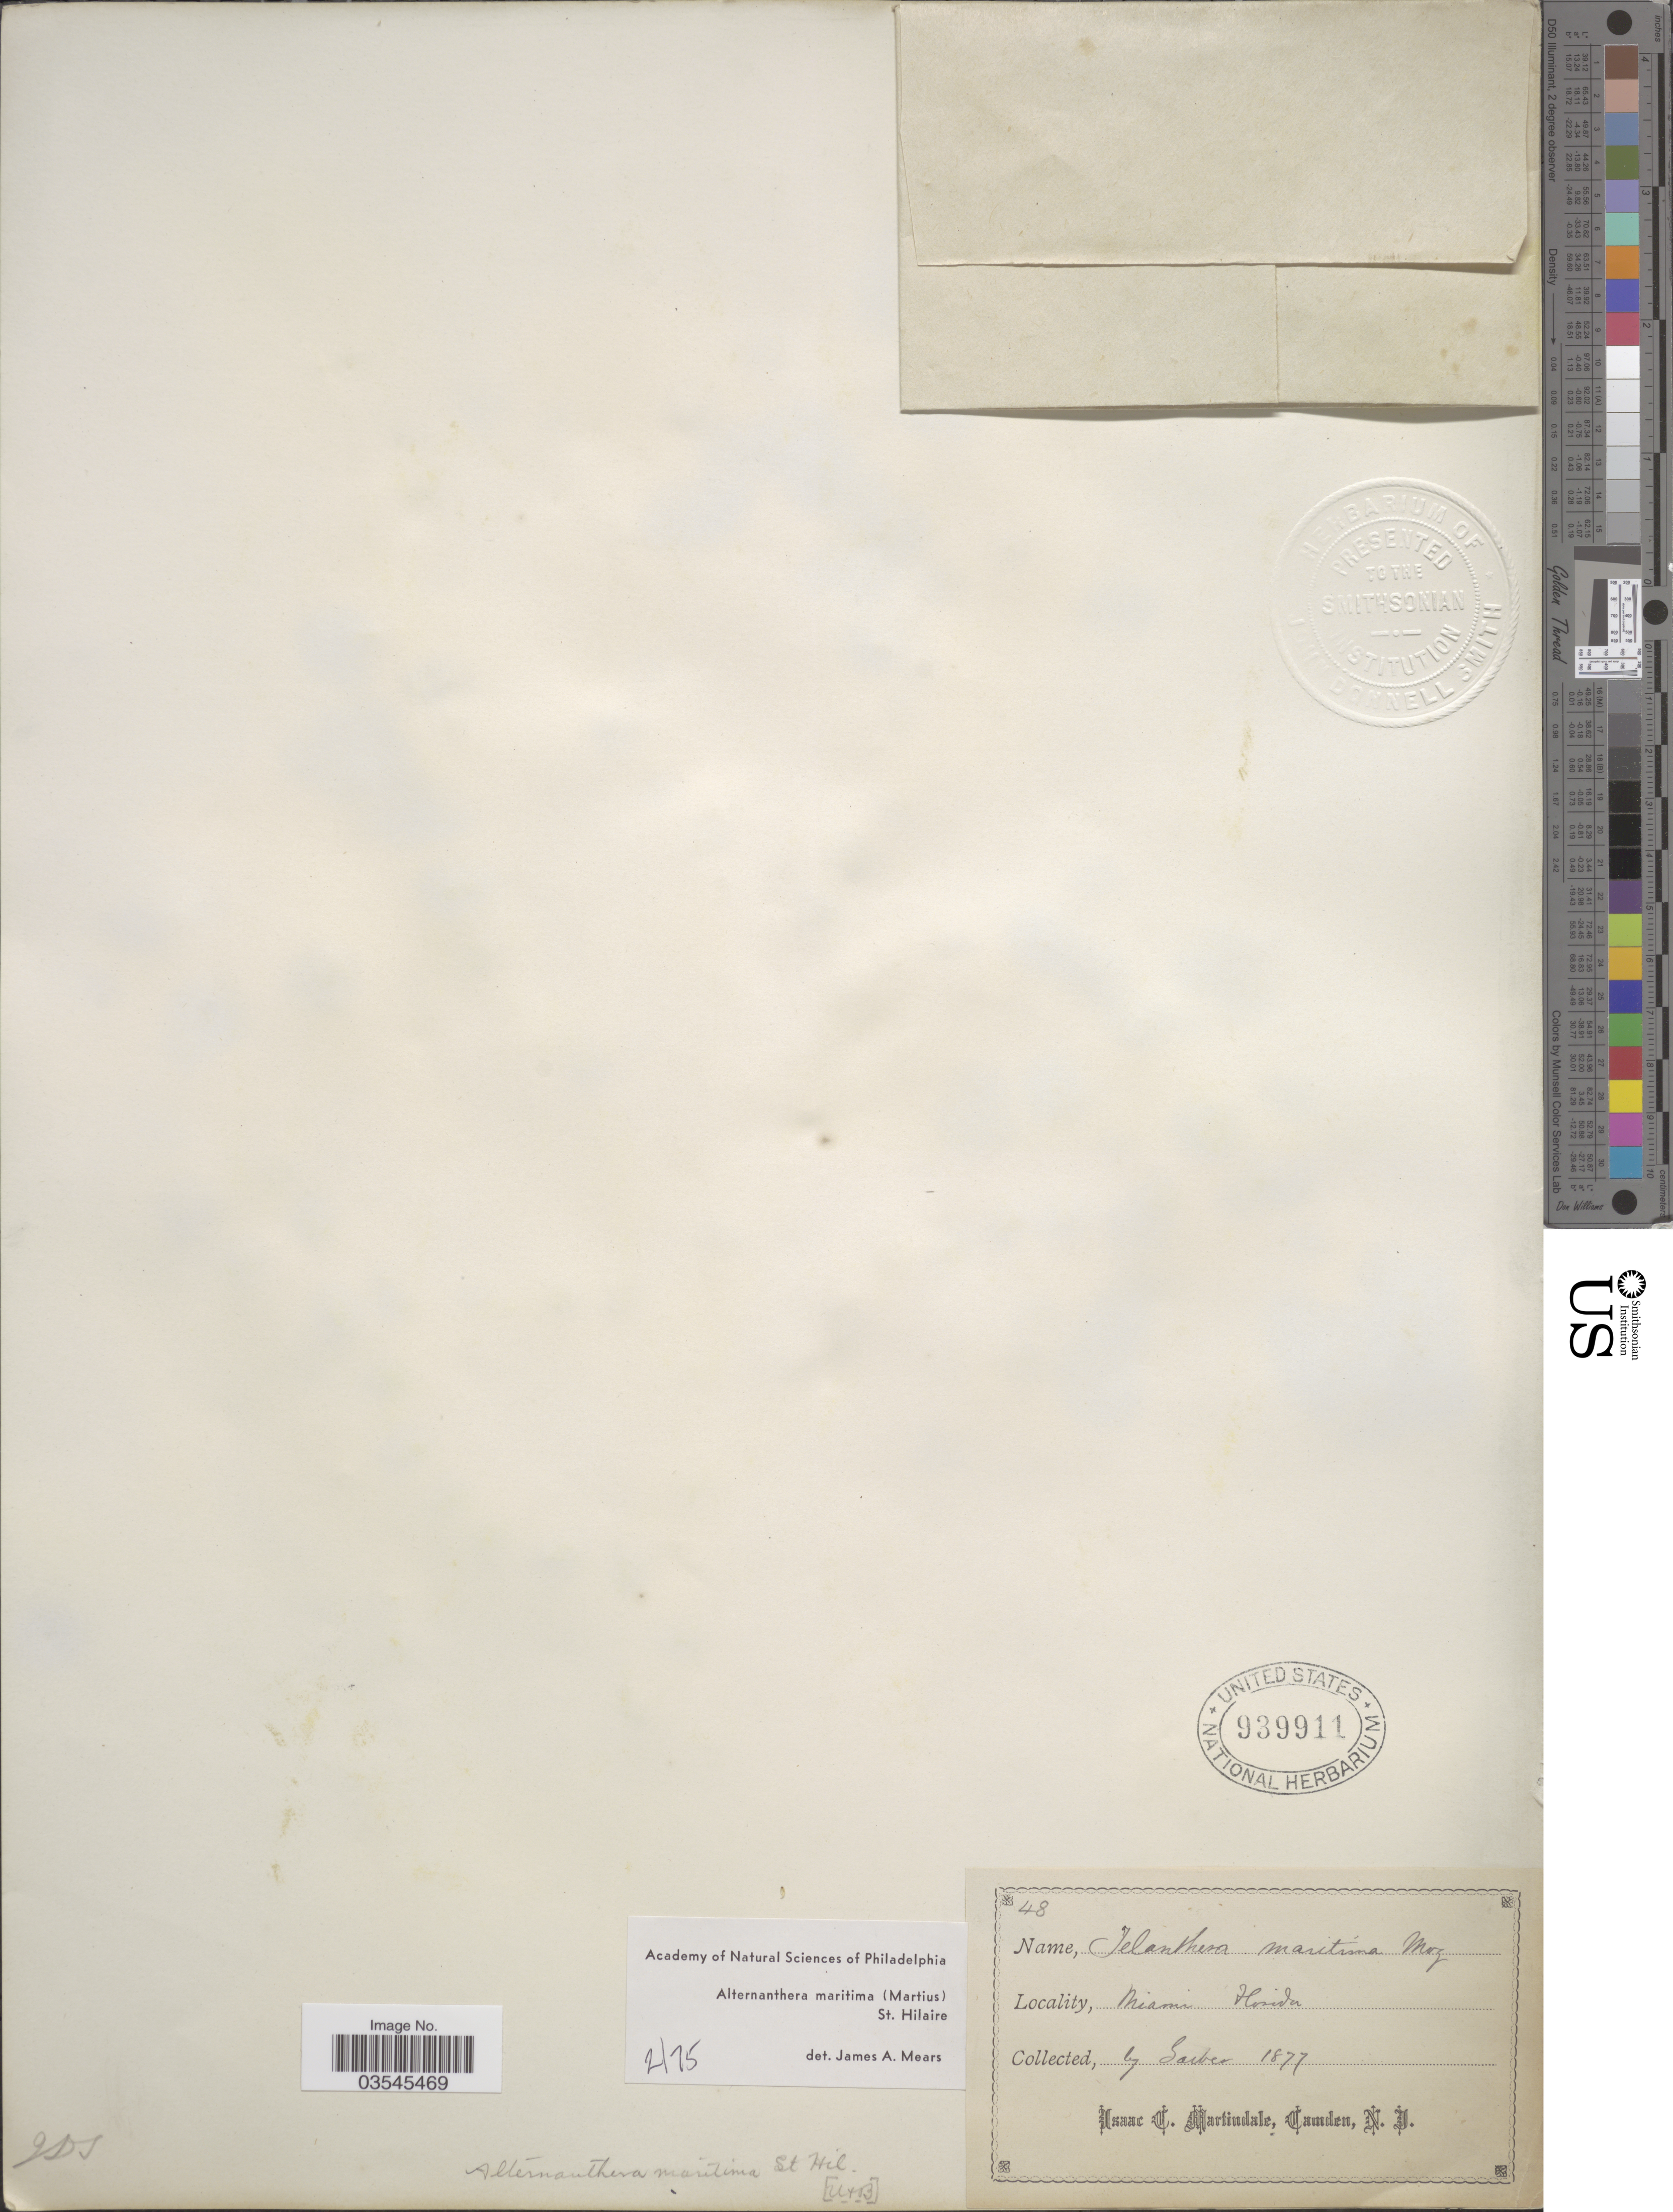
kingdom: Plantae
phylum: Tracheophyta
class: Magnoliopsida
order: Caryophyllales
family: Amaranthaceae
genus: Alternanthera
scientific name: Alternanthera maritima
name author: (Mart.) A. St.-Hil.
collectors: -- Garber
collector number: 48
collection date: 1877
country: United States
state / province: Florida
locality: Miami.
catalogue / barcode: US 939911